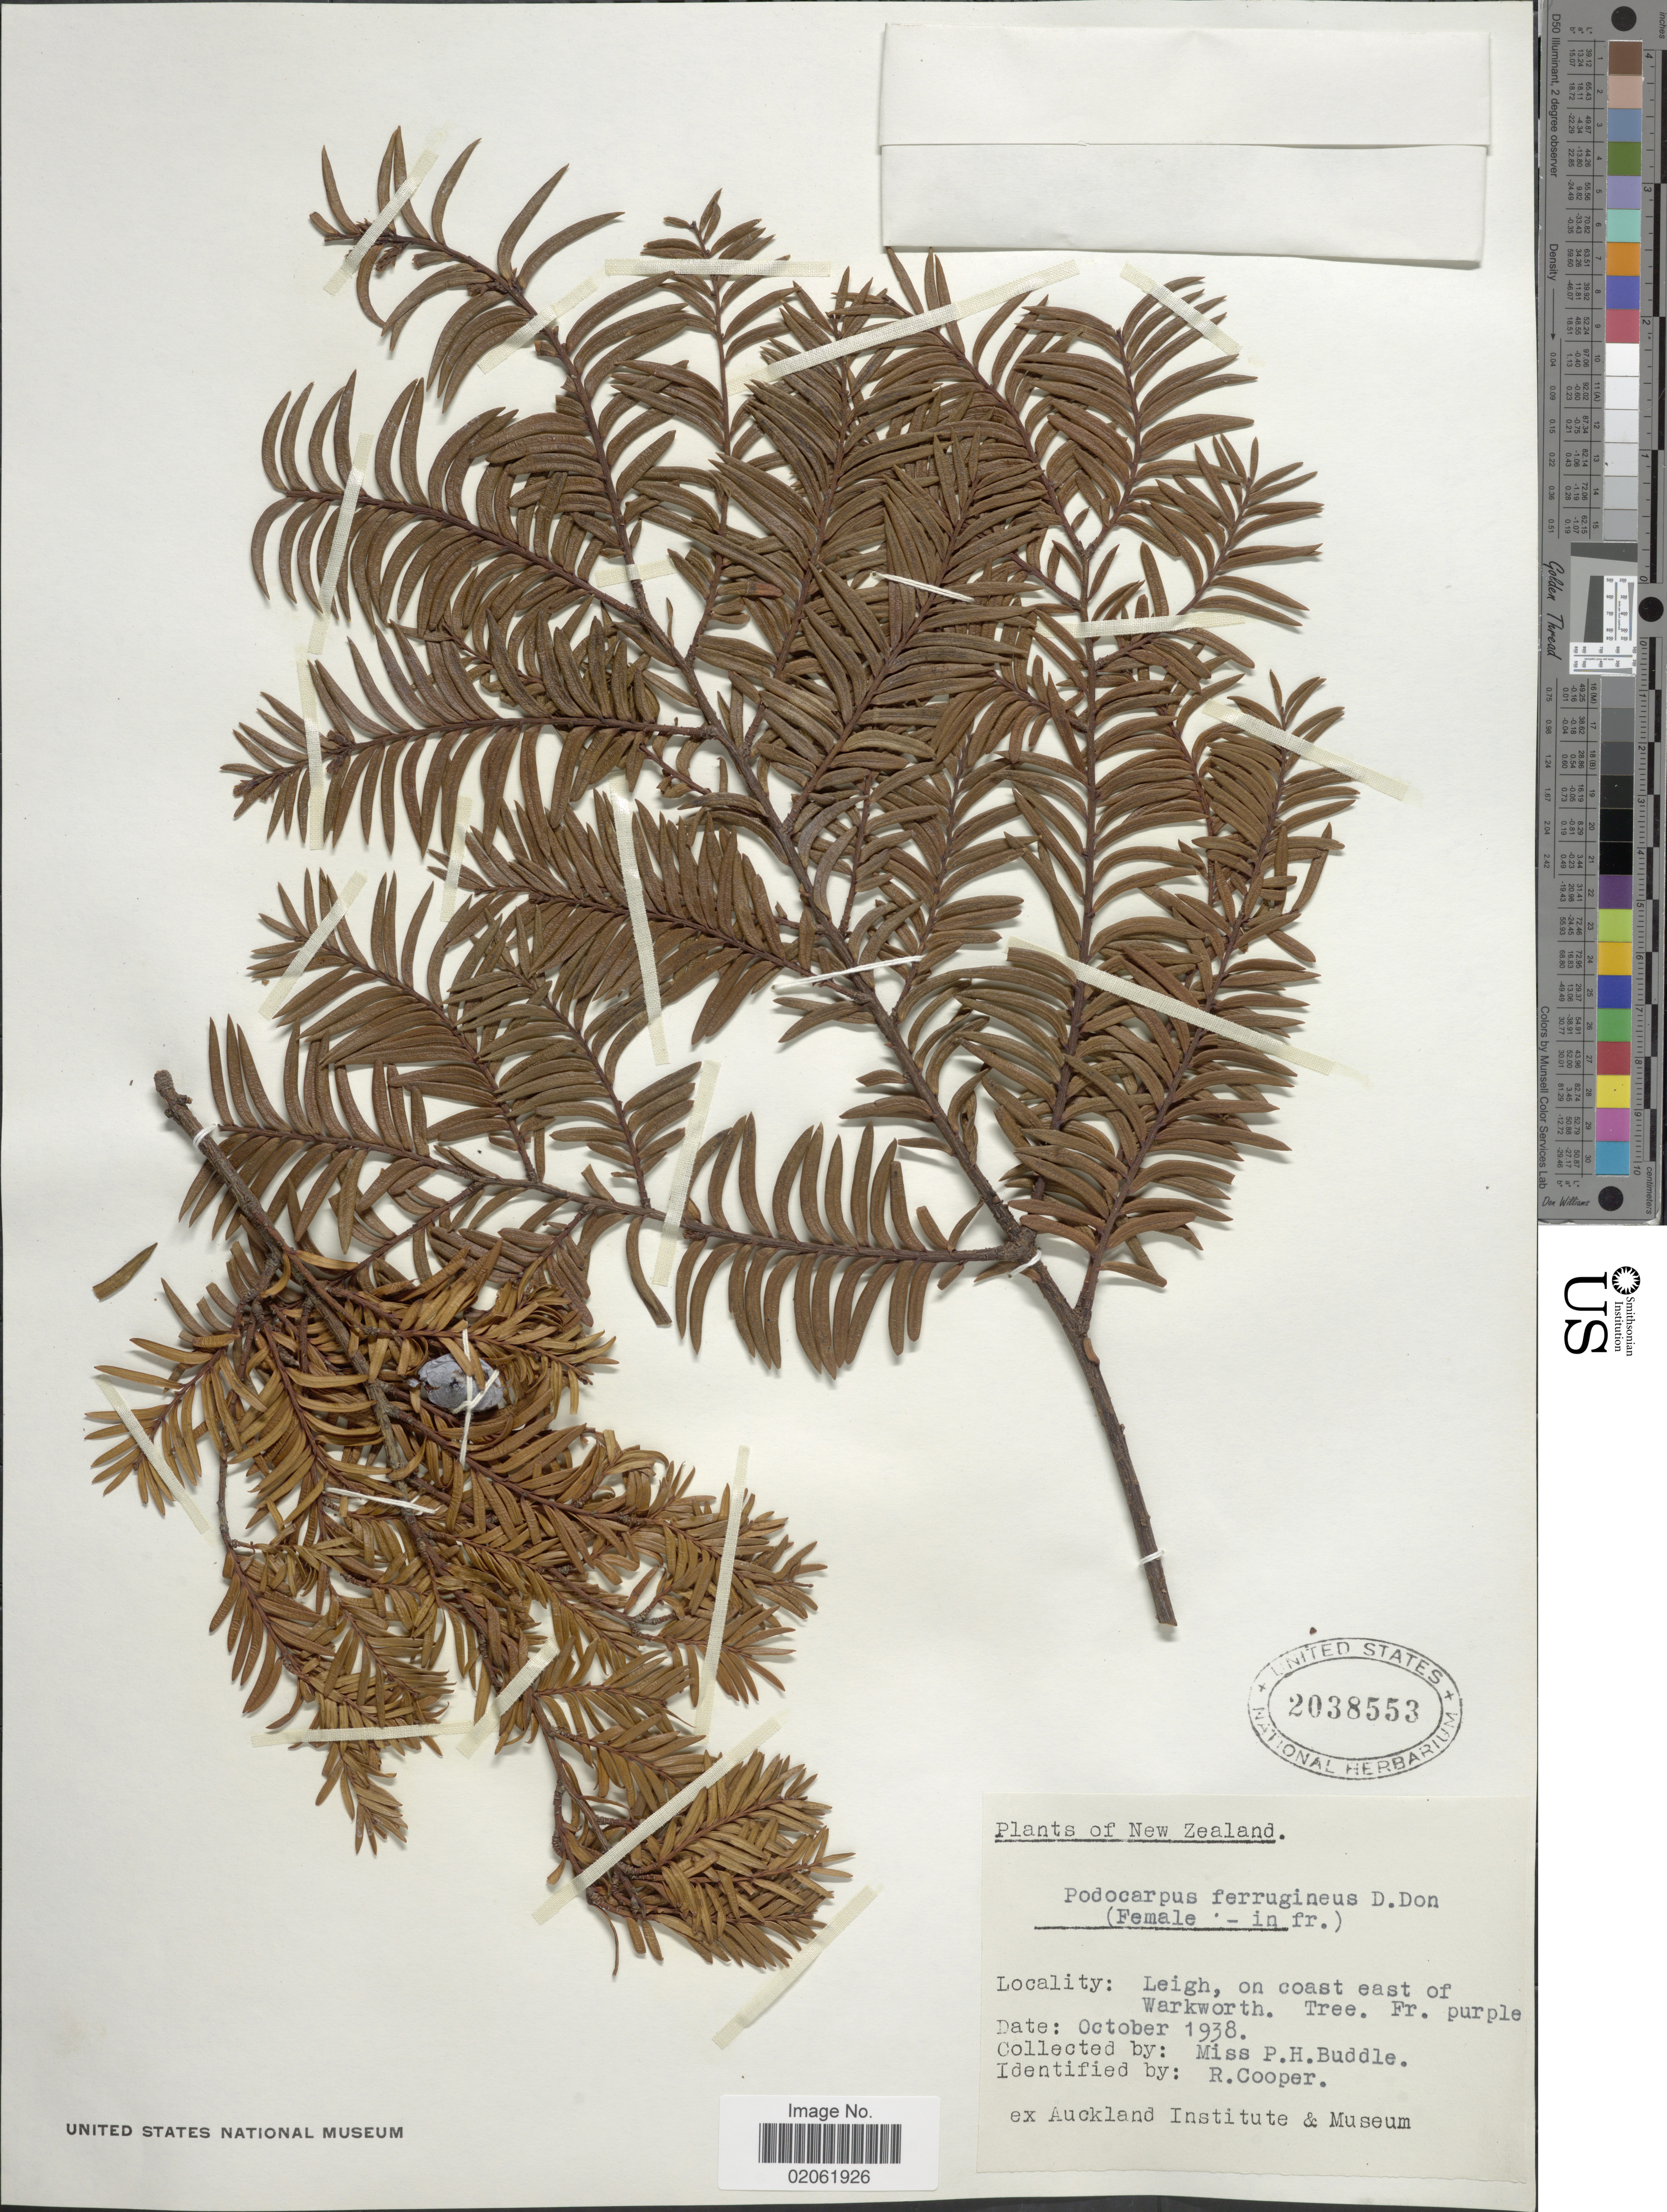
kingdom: Plantae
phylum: Tracheophyta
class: Pinopsida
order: Pinales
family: Podocarpaceae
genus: Podocarpus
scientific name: Podocarpus ferrugineus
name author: G. Benn. ex D. Don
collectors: P. Buddle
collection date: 1938-10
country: New Zealand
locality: New Zealand. Leigh, on coast east of Warkworth.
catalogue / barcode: US 2038553